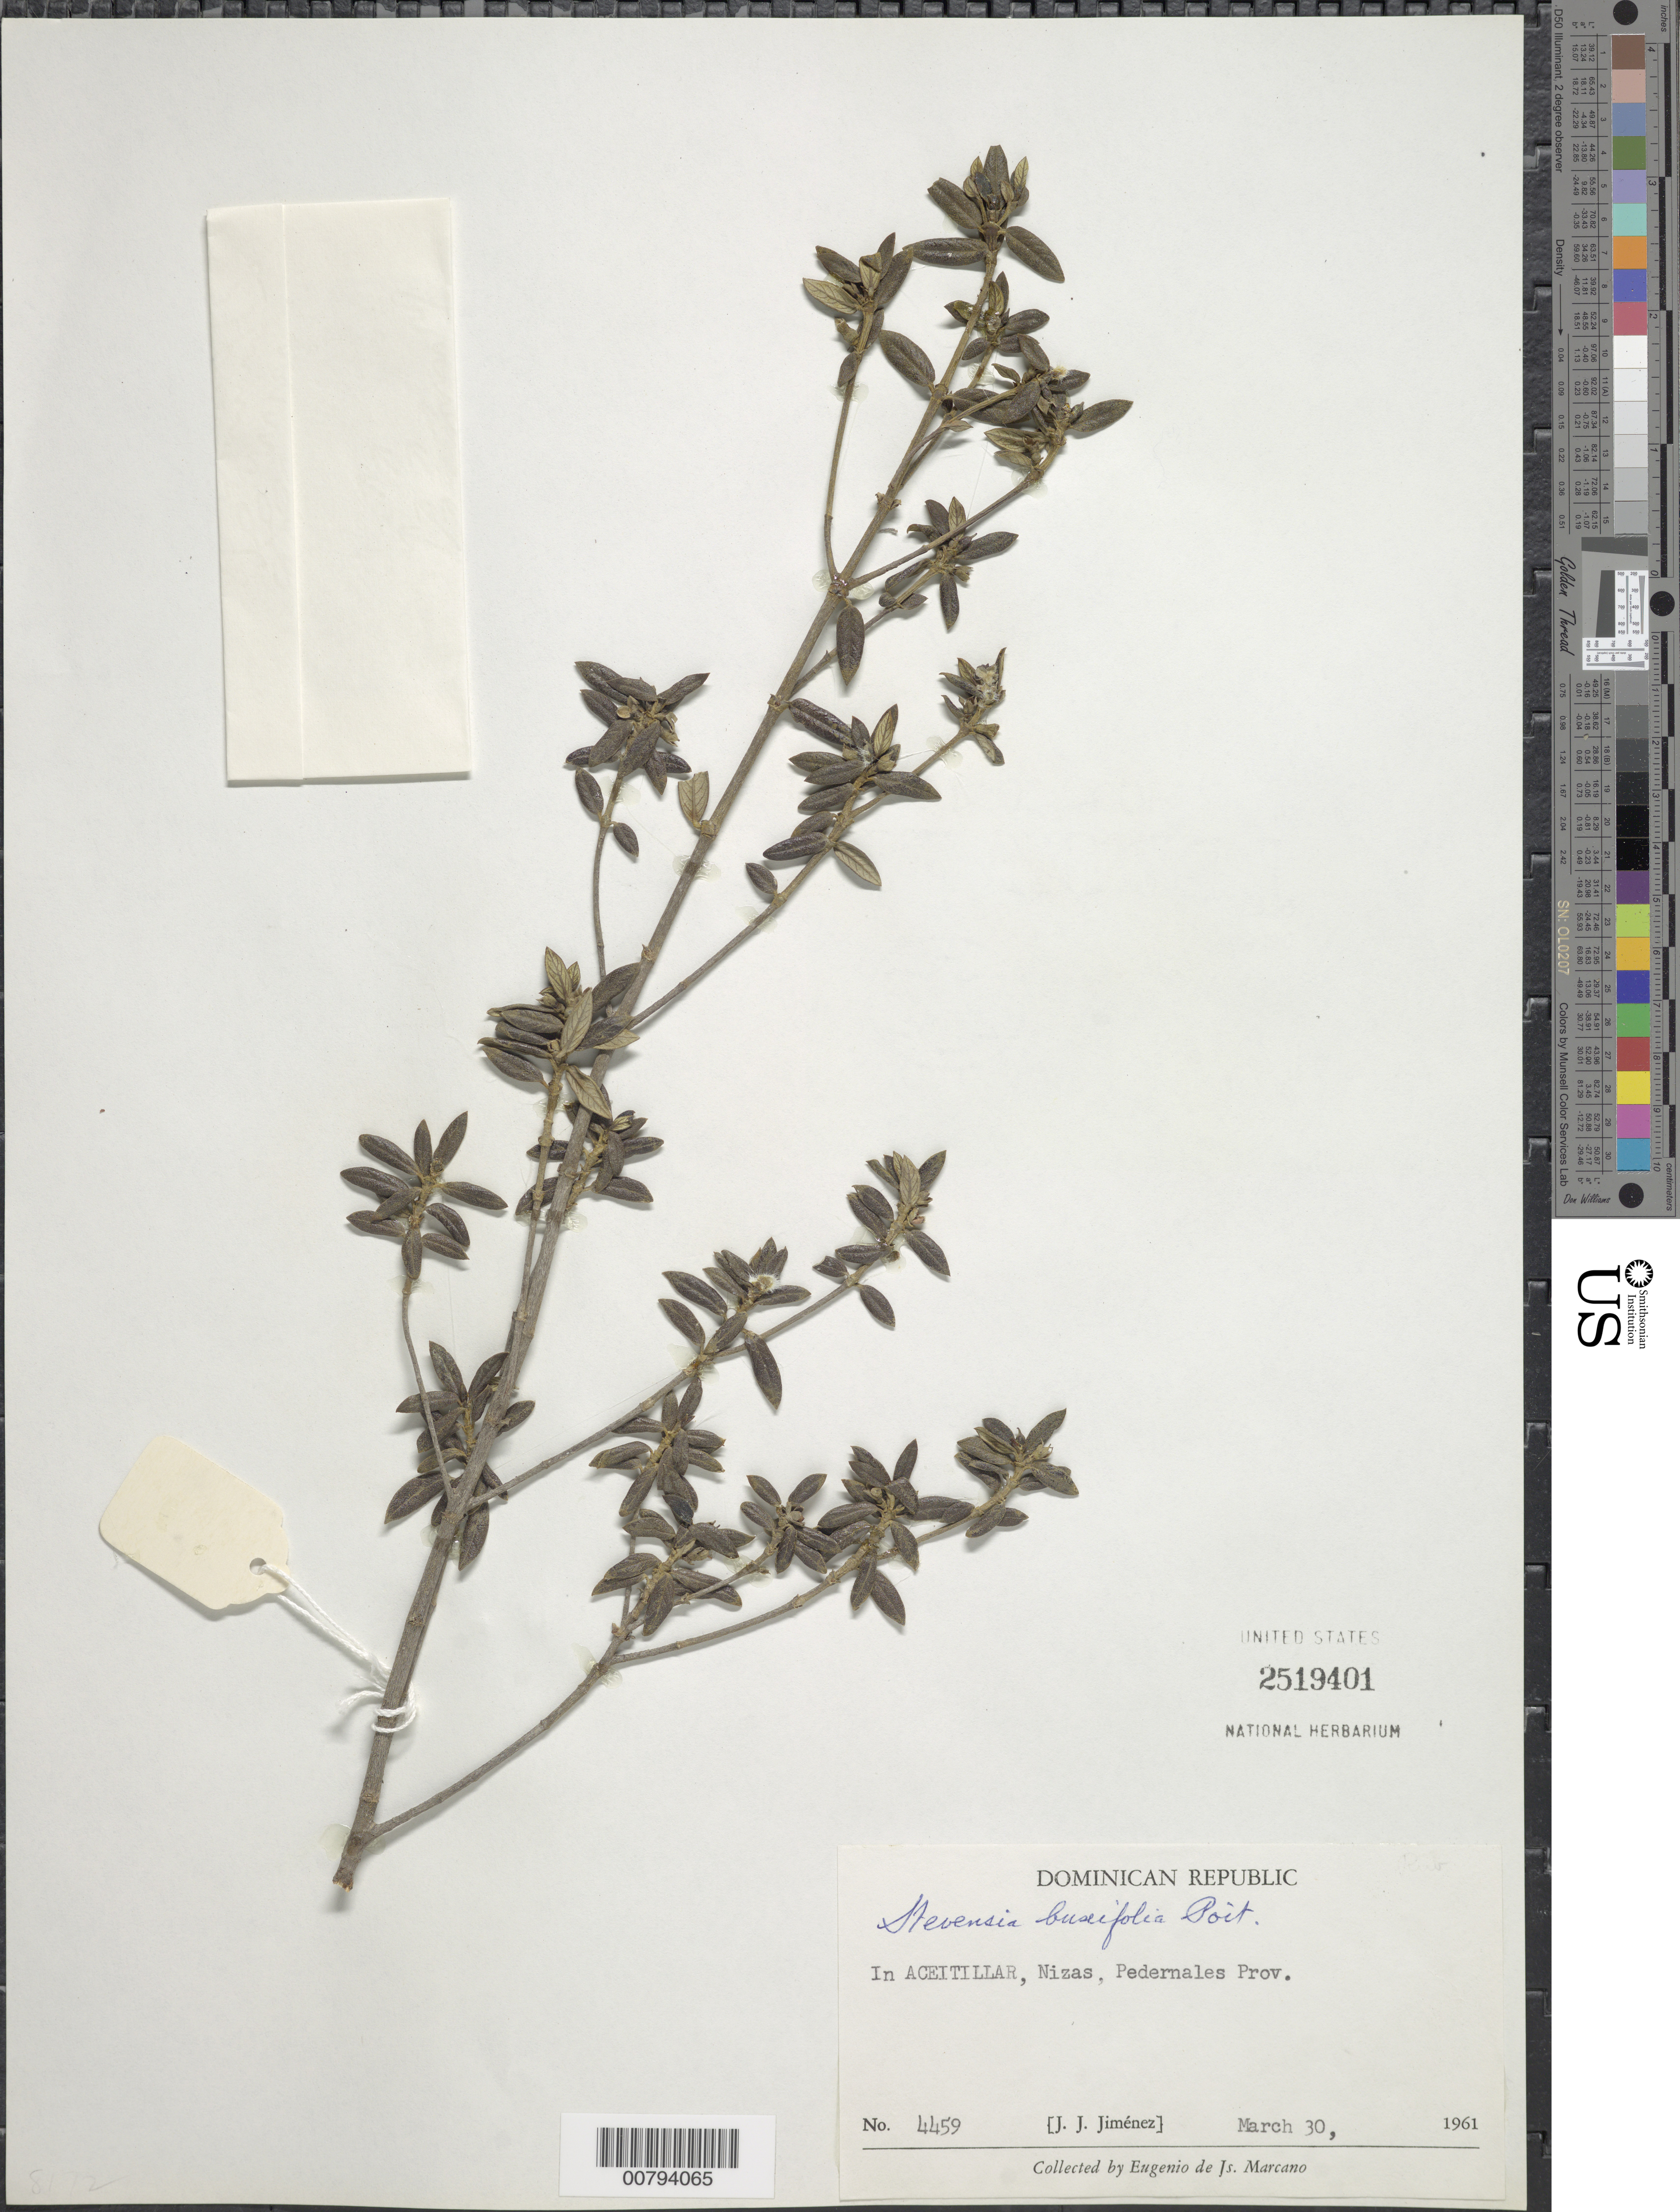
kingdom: Plantae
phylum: Tracheophyta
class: Magnoliopsida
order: Gentianales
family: Rubiaceae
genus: Stevensia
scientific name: Stevensia buxifolia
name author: Poit.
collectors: J. J. Jiménez Almonte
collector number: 4459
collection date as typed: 30 Mar 1961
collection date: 1961-03-30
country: Dominican Republic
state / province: Pedernales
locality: Aceitillar, Nizas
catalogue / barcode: US 2519401